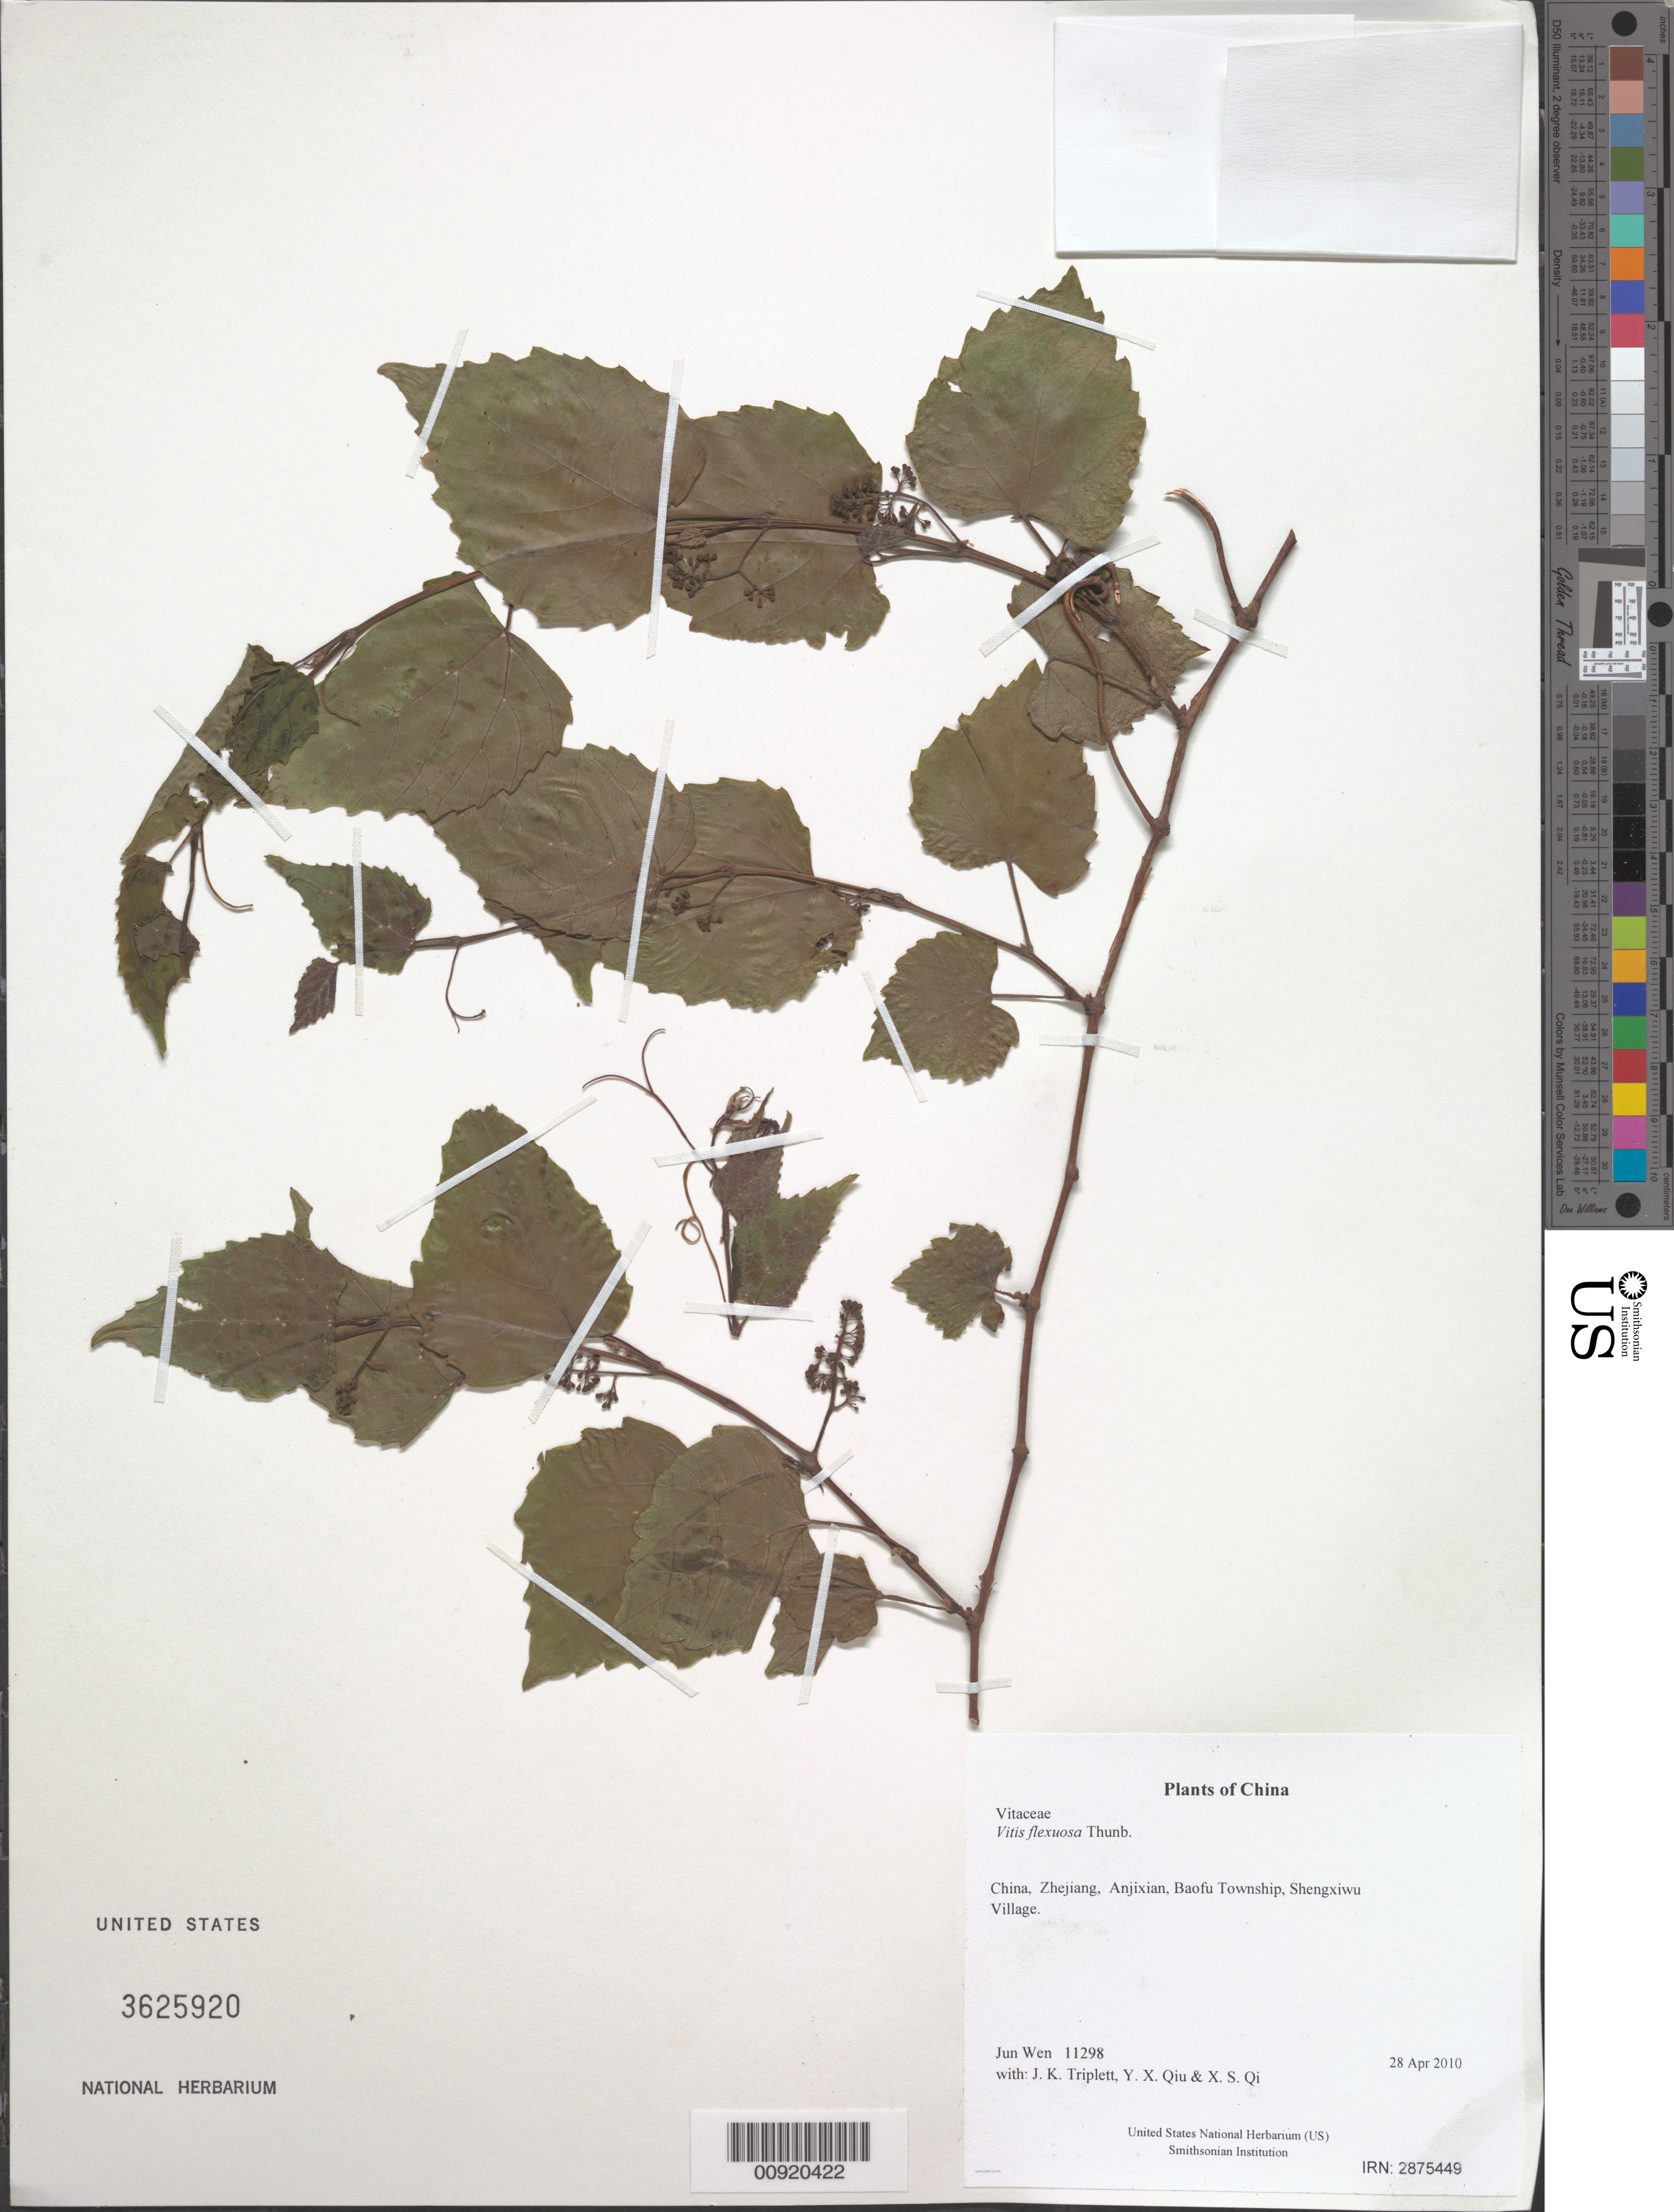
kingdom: Plantae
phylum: Tracheophyta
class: Magnoliopsida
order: Vitales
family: Vitaceae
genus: Vitis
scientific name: Vitis flexuosa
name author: Thunb.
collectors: J. Wen, J. K. Triplett, Y. X. Qiu & X. S. Qi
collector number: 11298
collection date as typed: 28 Apr 2010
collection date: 2010-04-28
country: China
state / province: Zhejiang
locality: Anjixian, Baofu Township, Shengxiwu Village.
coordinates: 30 23.976 N, 119 26.441 E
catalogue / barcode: US 3625920